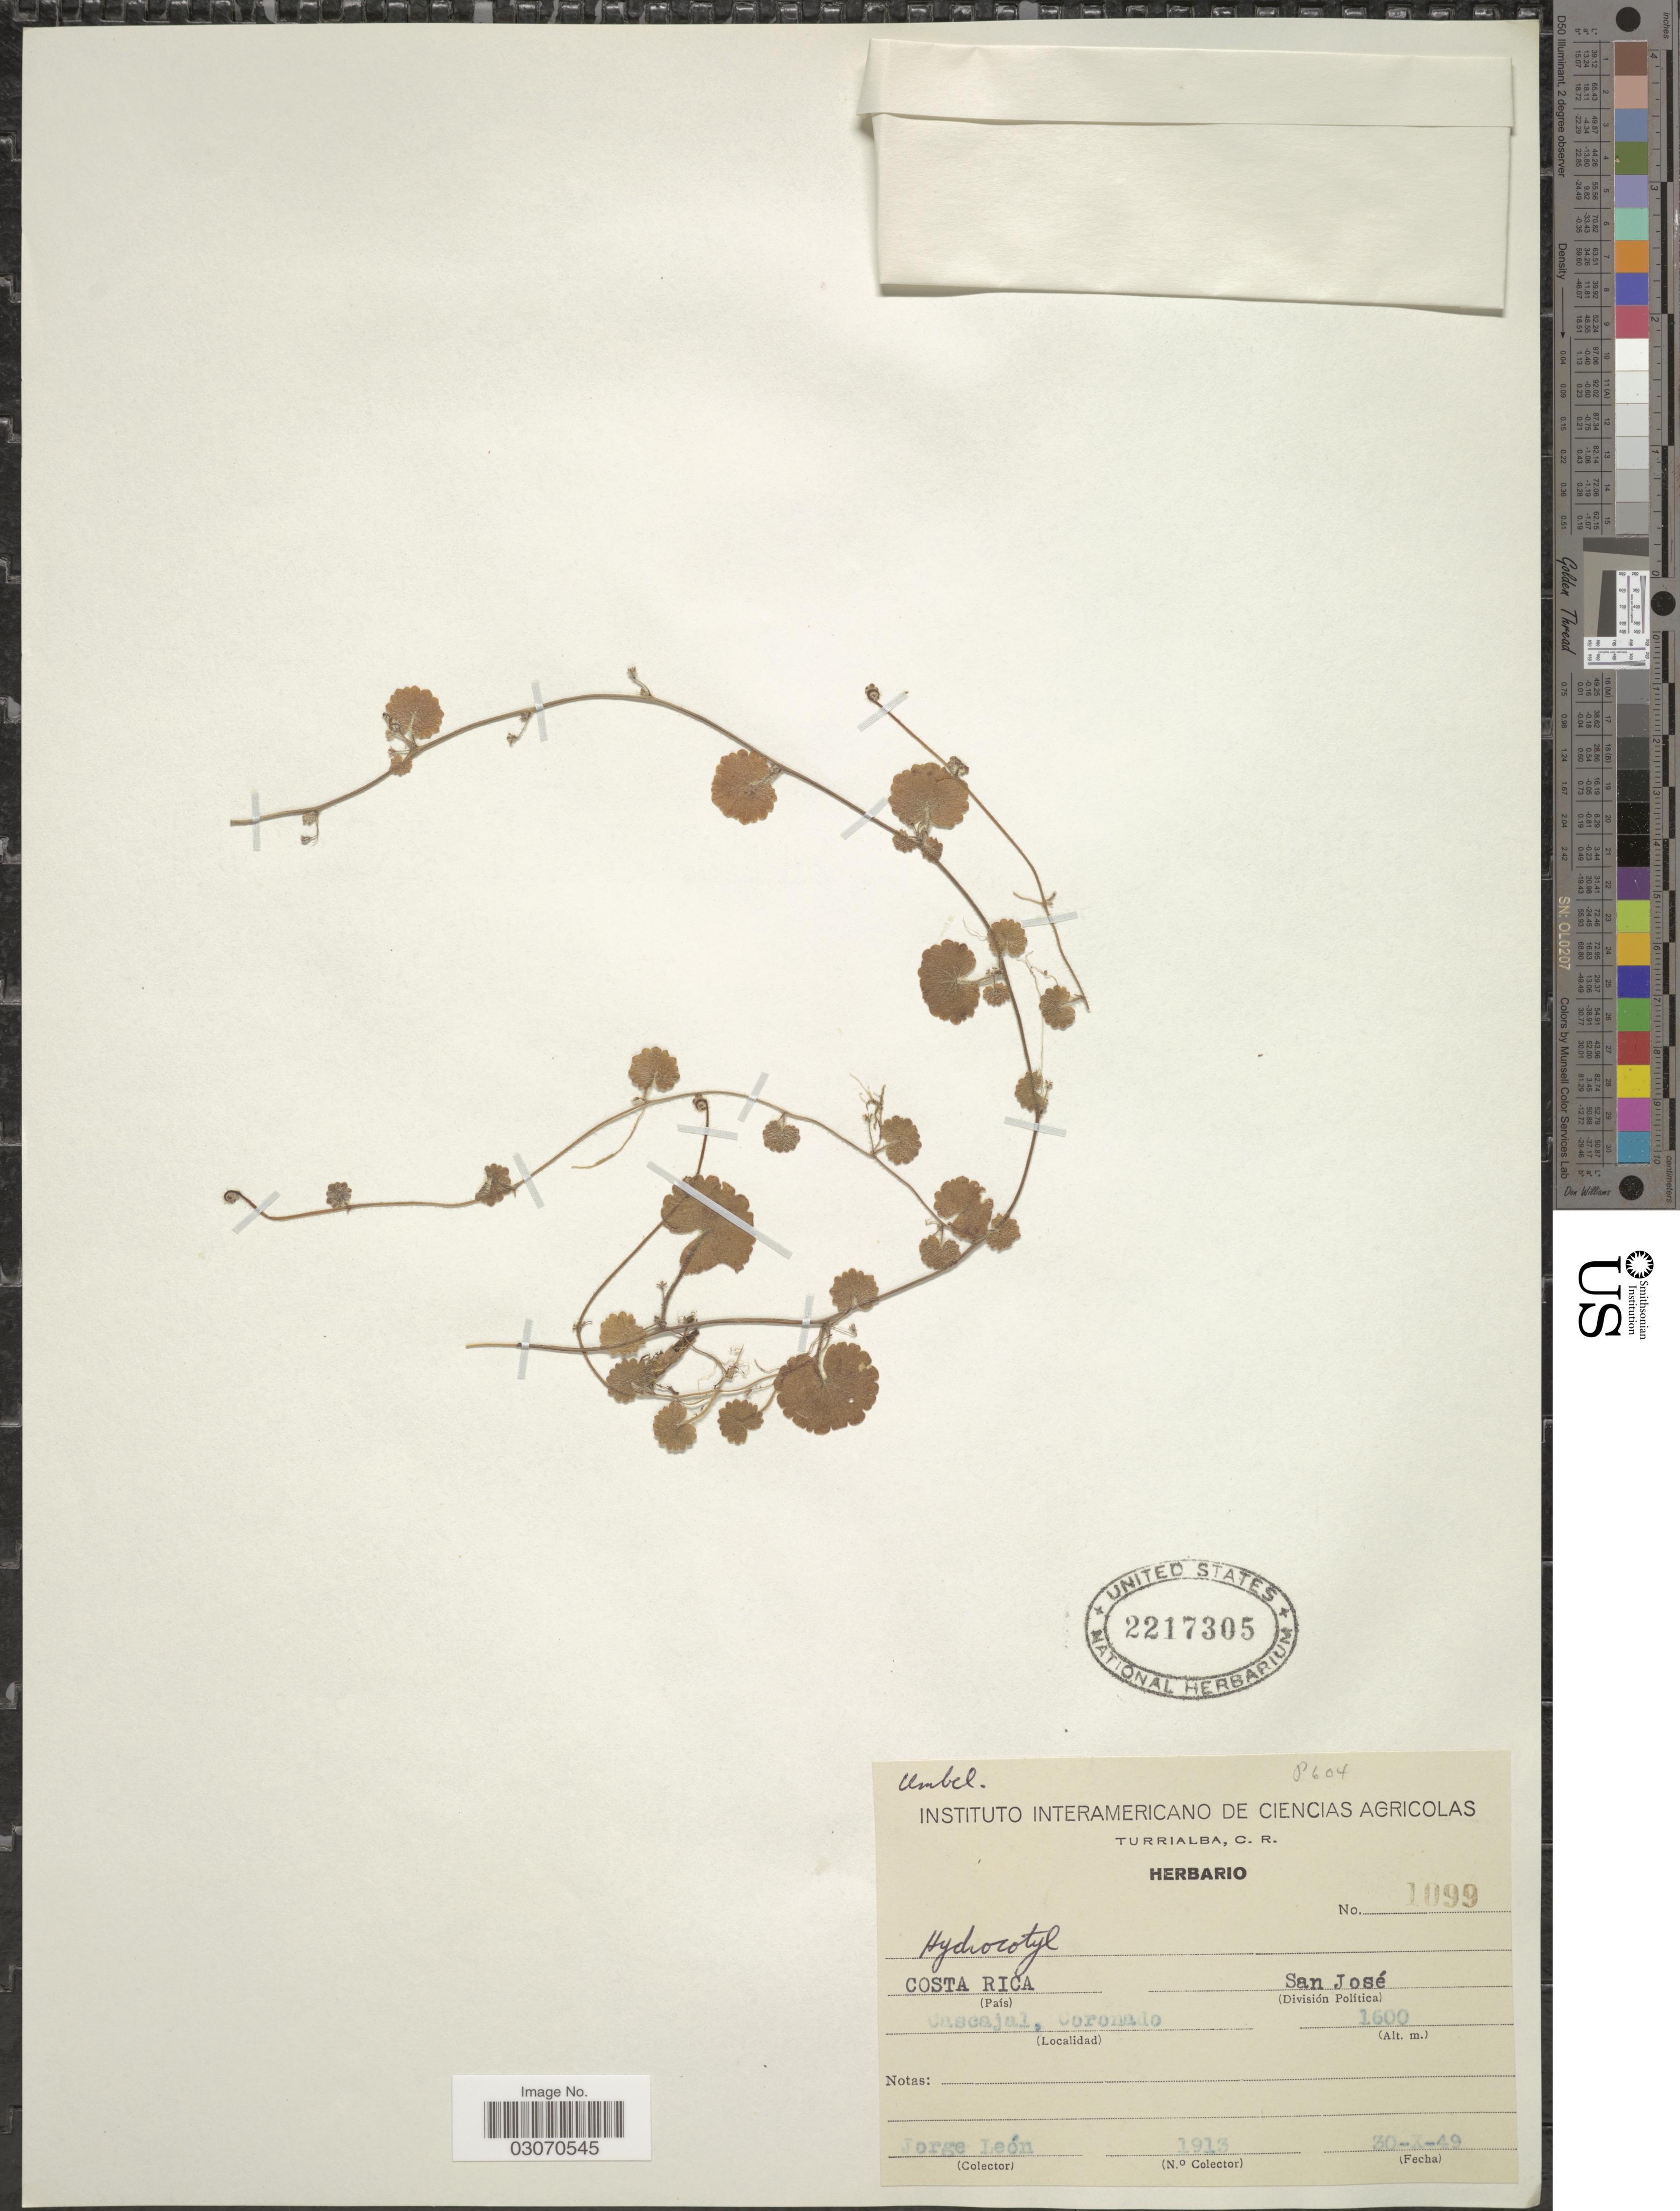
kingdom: Plantae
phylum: Tracheophyta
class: Magnoliopsida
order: Apiales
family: Araliaceae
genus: Hydrocotyle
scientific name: Hydrocotyle sp.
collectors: J. León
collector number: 1913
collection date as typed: Transcribed d/m/y: 30/10/49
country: Costa Rica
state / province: San José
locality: Cascajal, Coronado.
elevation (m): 1600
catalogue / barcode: US 2217305